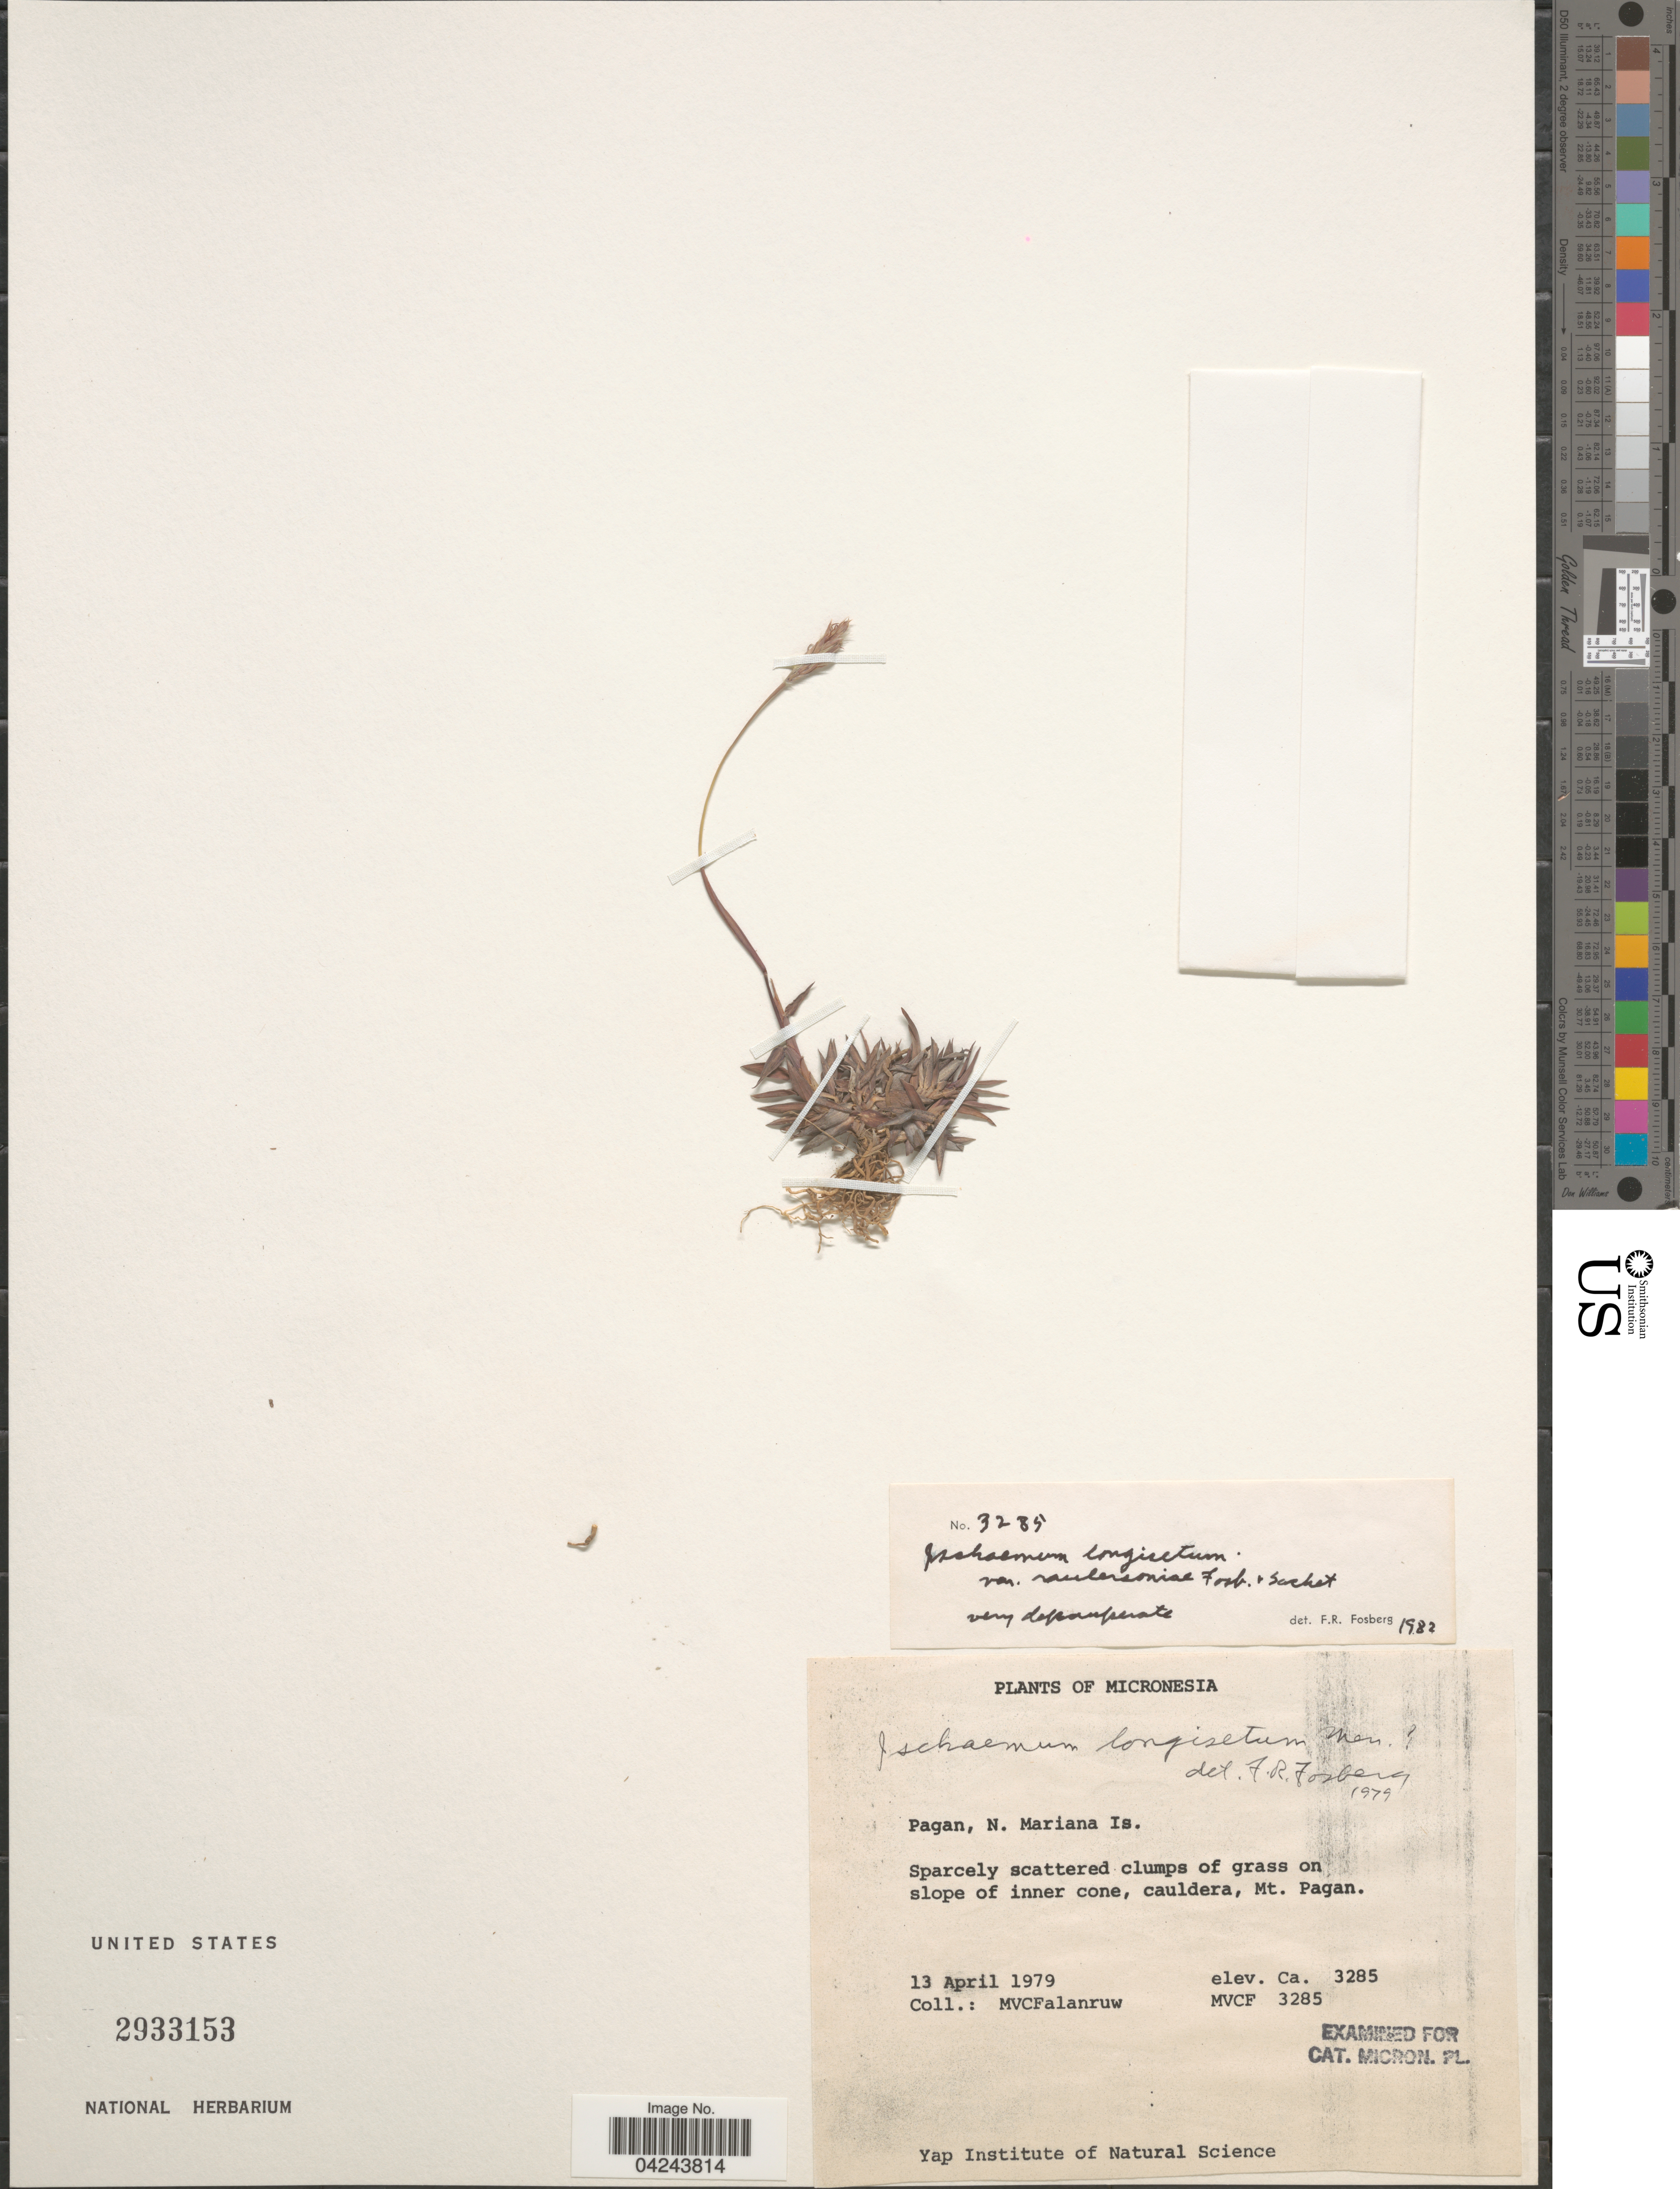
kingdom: Plantae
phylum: Tracheophyta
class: Liliopsida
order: Poales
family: Poaceae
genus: Ischaemum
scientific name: Ischaemum longisetum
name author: Merr.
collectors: M. V. Falanruw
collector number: MVCF3285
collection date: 1979-04-13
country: Northern Mariana Islands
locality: Micronesia. Sparcely scattered clumps of grass on slope of inner cone, cauldera, Mt. Pangan.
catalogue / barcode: US 2933153